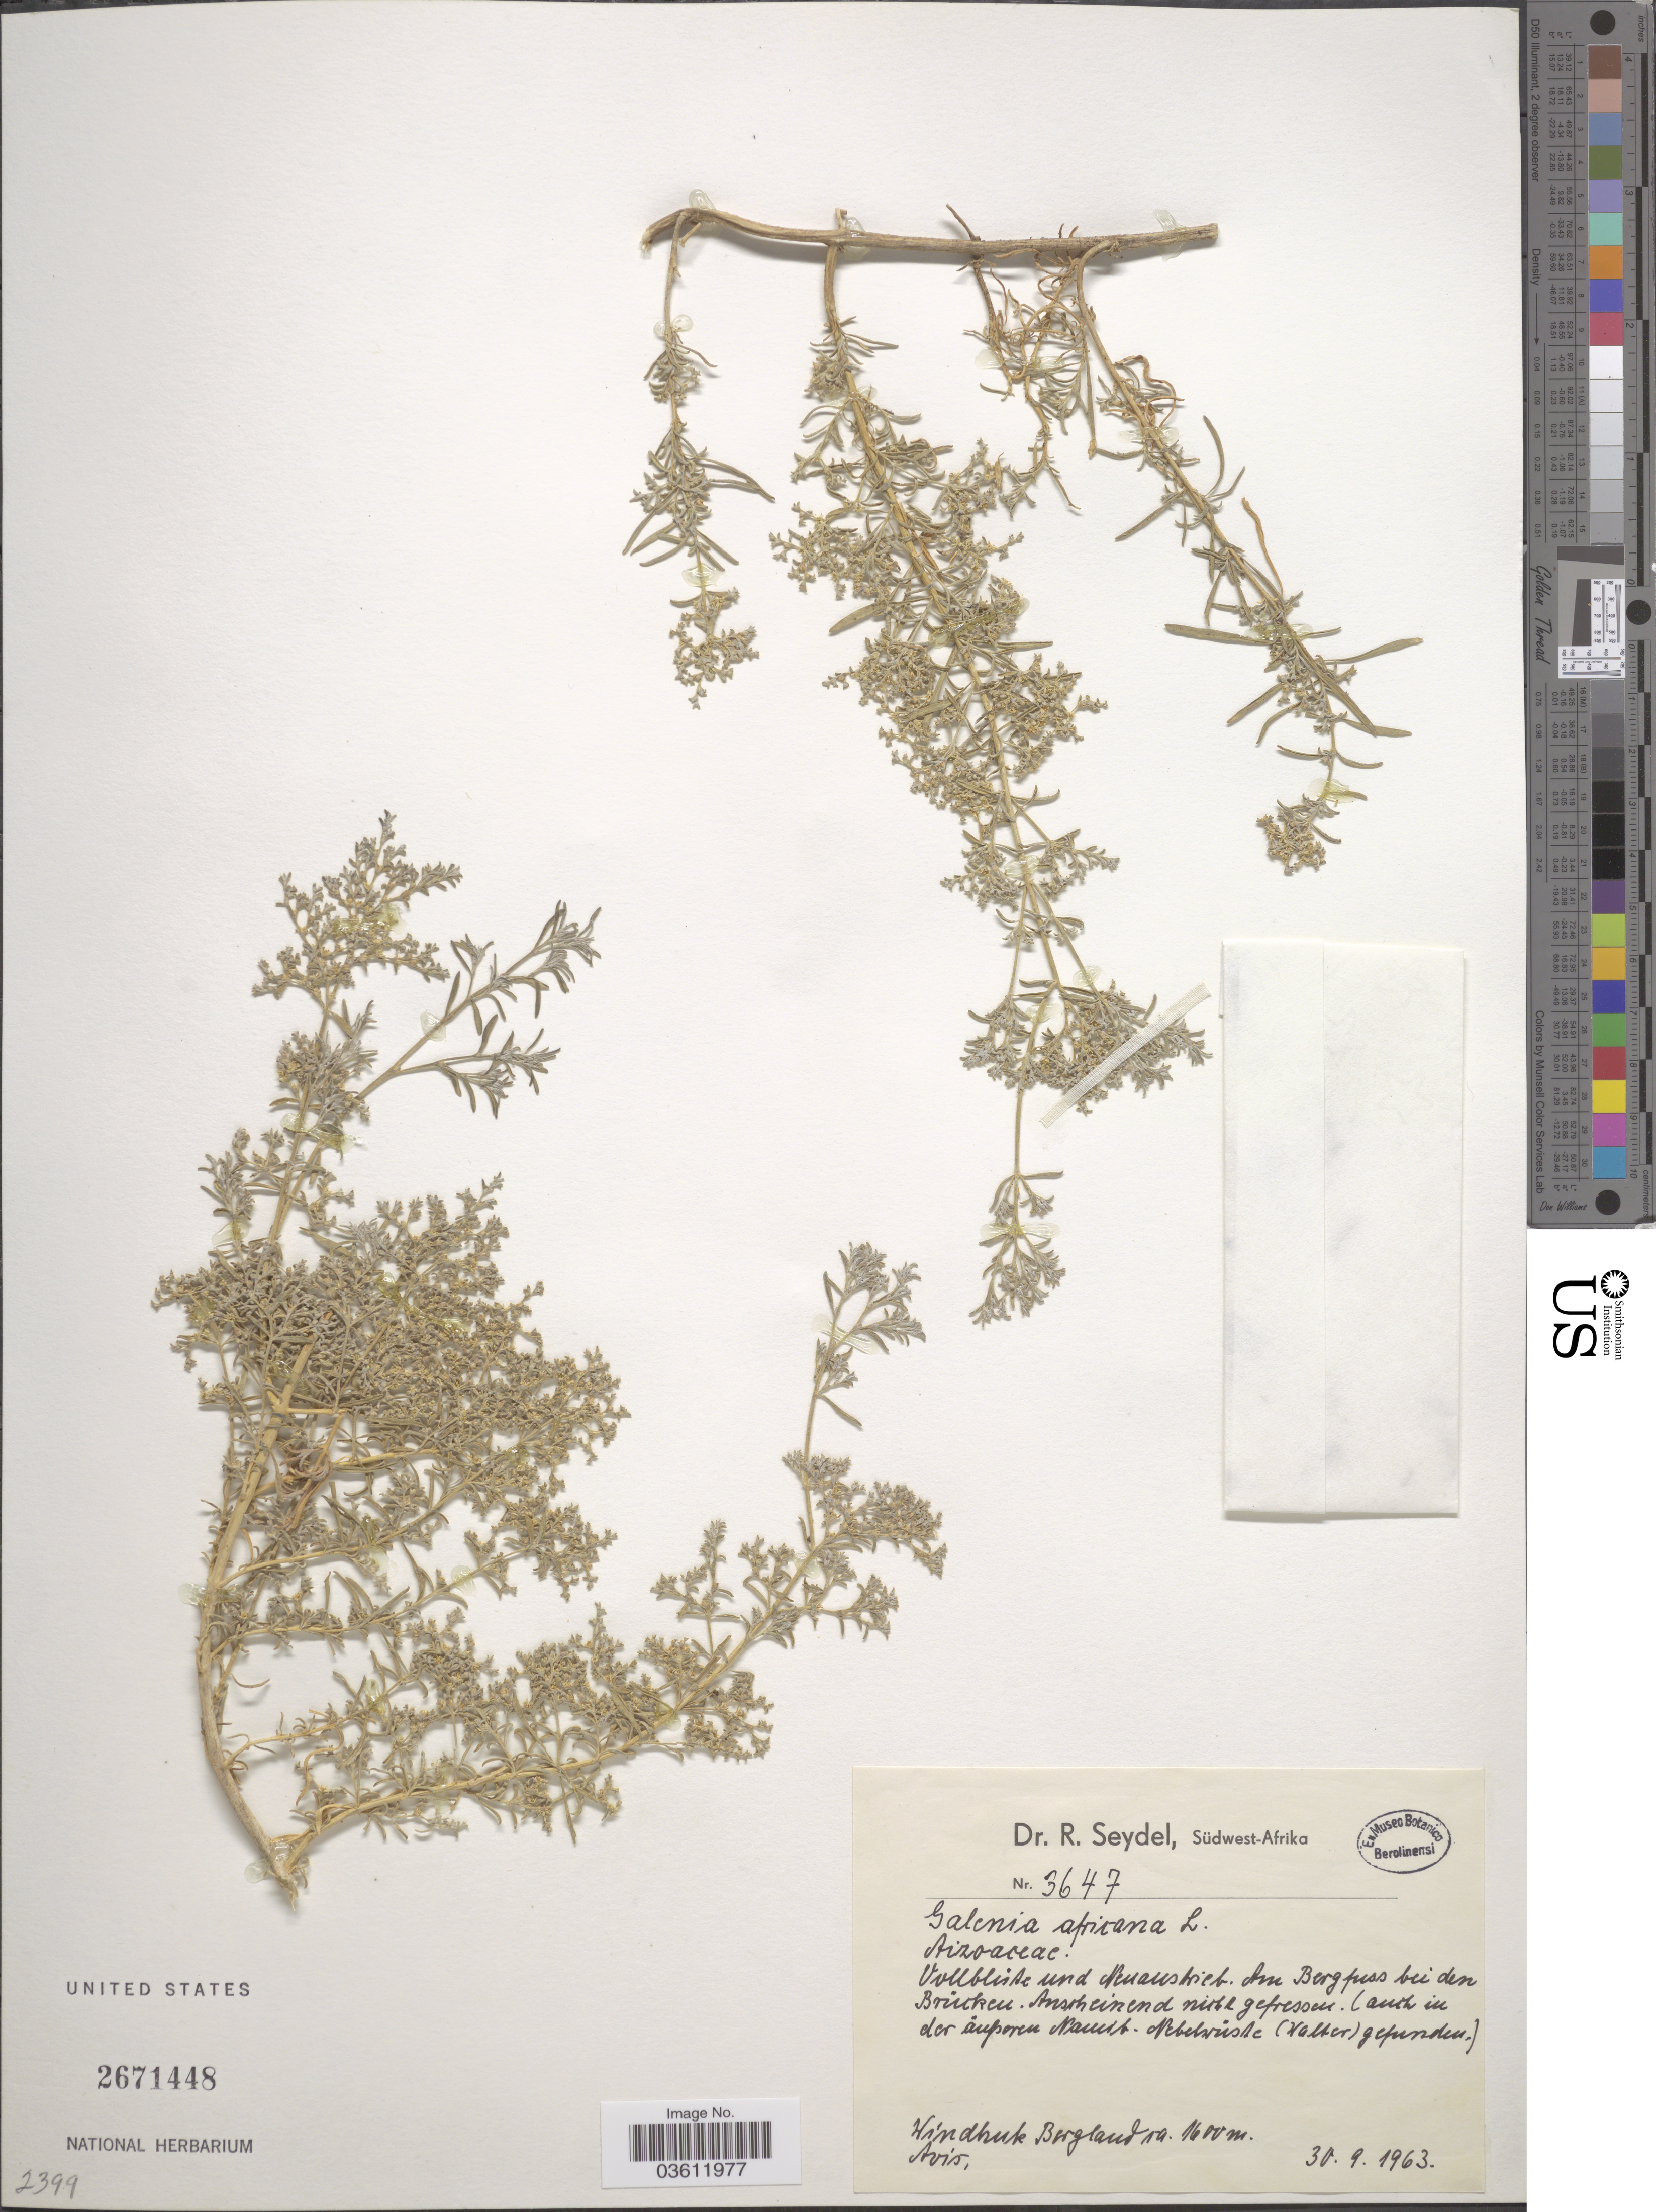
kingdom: Plantae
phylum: Tracheophyta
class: Magnoliopsida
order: Caryophyllales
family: Aizoaceae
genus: Aizoon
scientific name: Aizoon africanum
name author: (L.) Klak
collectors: R. Seydel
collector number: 3647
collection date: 1963-09-30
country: Namibia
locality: Südwest-Afrika. Windhuk Bergland.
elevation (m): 1600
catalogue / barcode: US 2671448